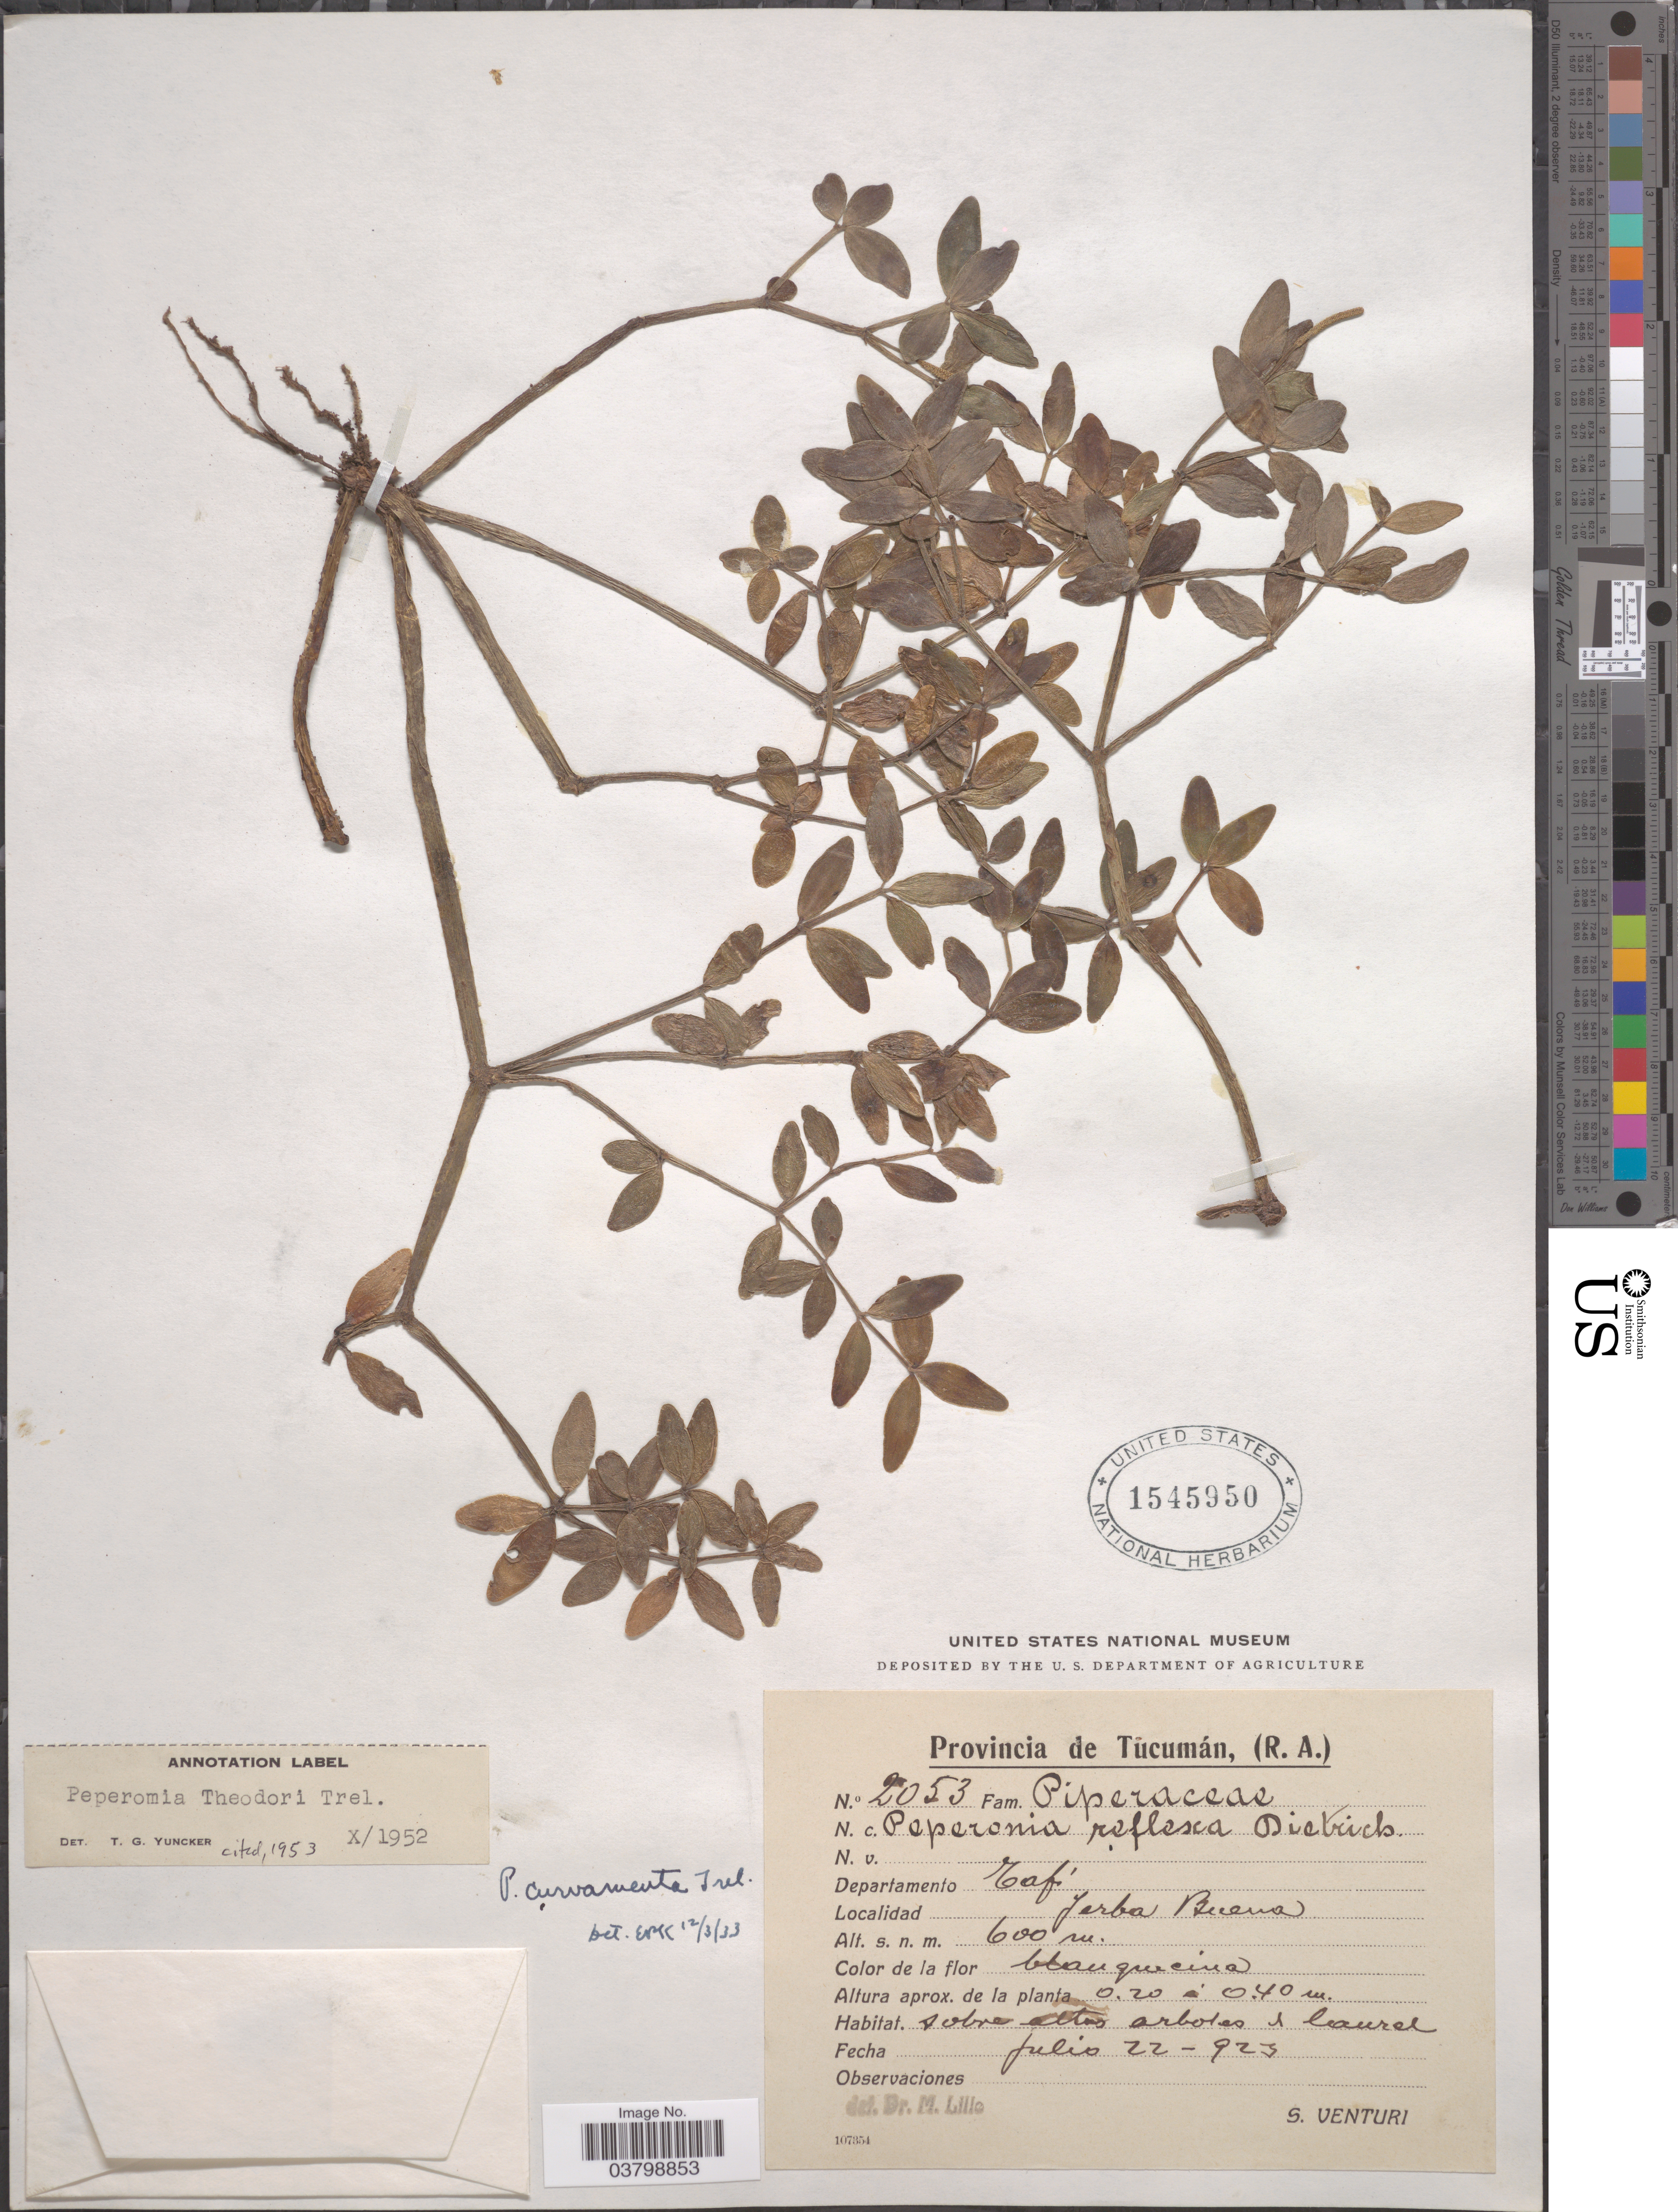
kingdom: Plantae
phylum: Tracheophyta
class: Magnoliopsida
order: Piperales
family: Piperaceae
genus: Peperomia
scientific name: Peperomia theodori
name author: Trel.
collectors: S. Venturi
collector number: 2053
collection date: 1923-07-22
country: Argentina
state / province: Tucuman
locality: Departamento Tafi. Jerba Buena.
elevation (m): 600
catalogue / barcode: US 1545950